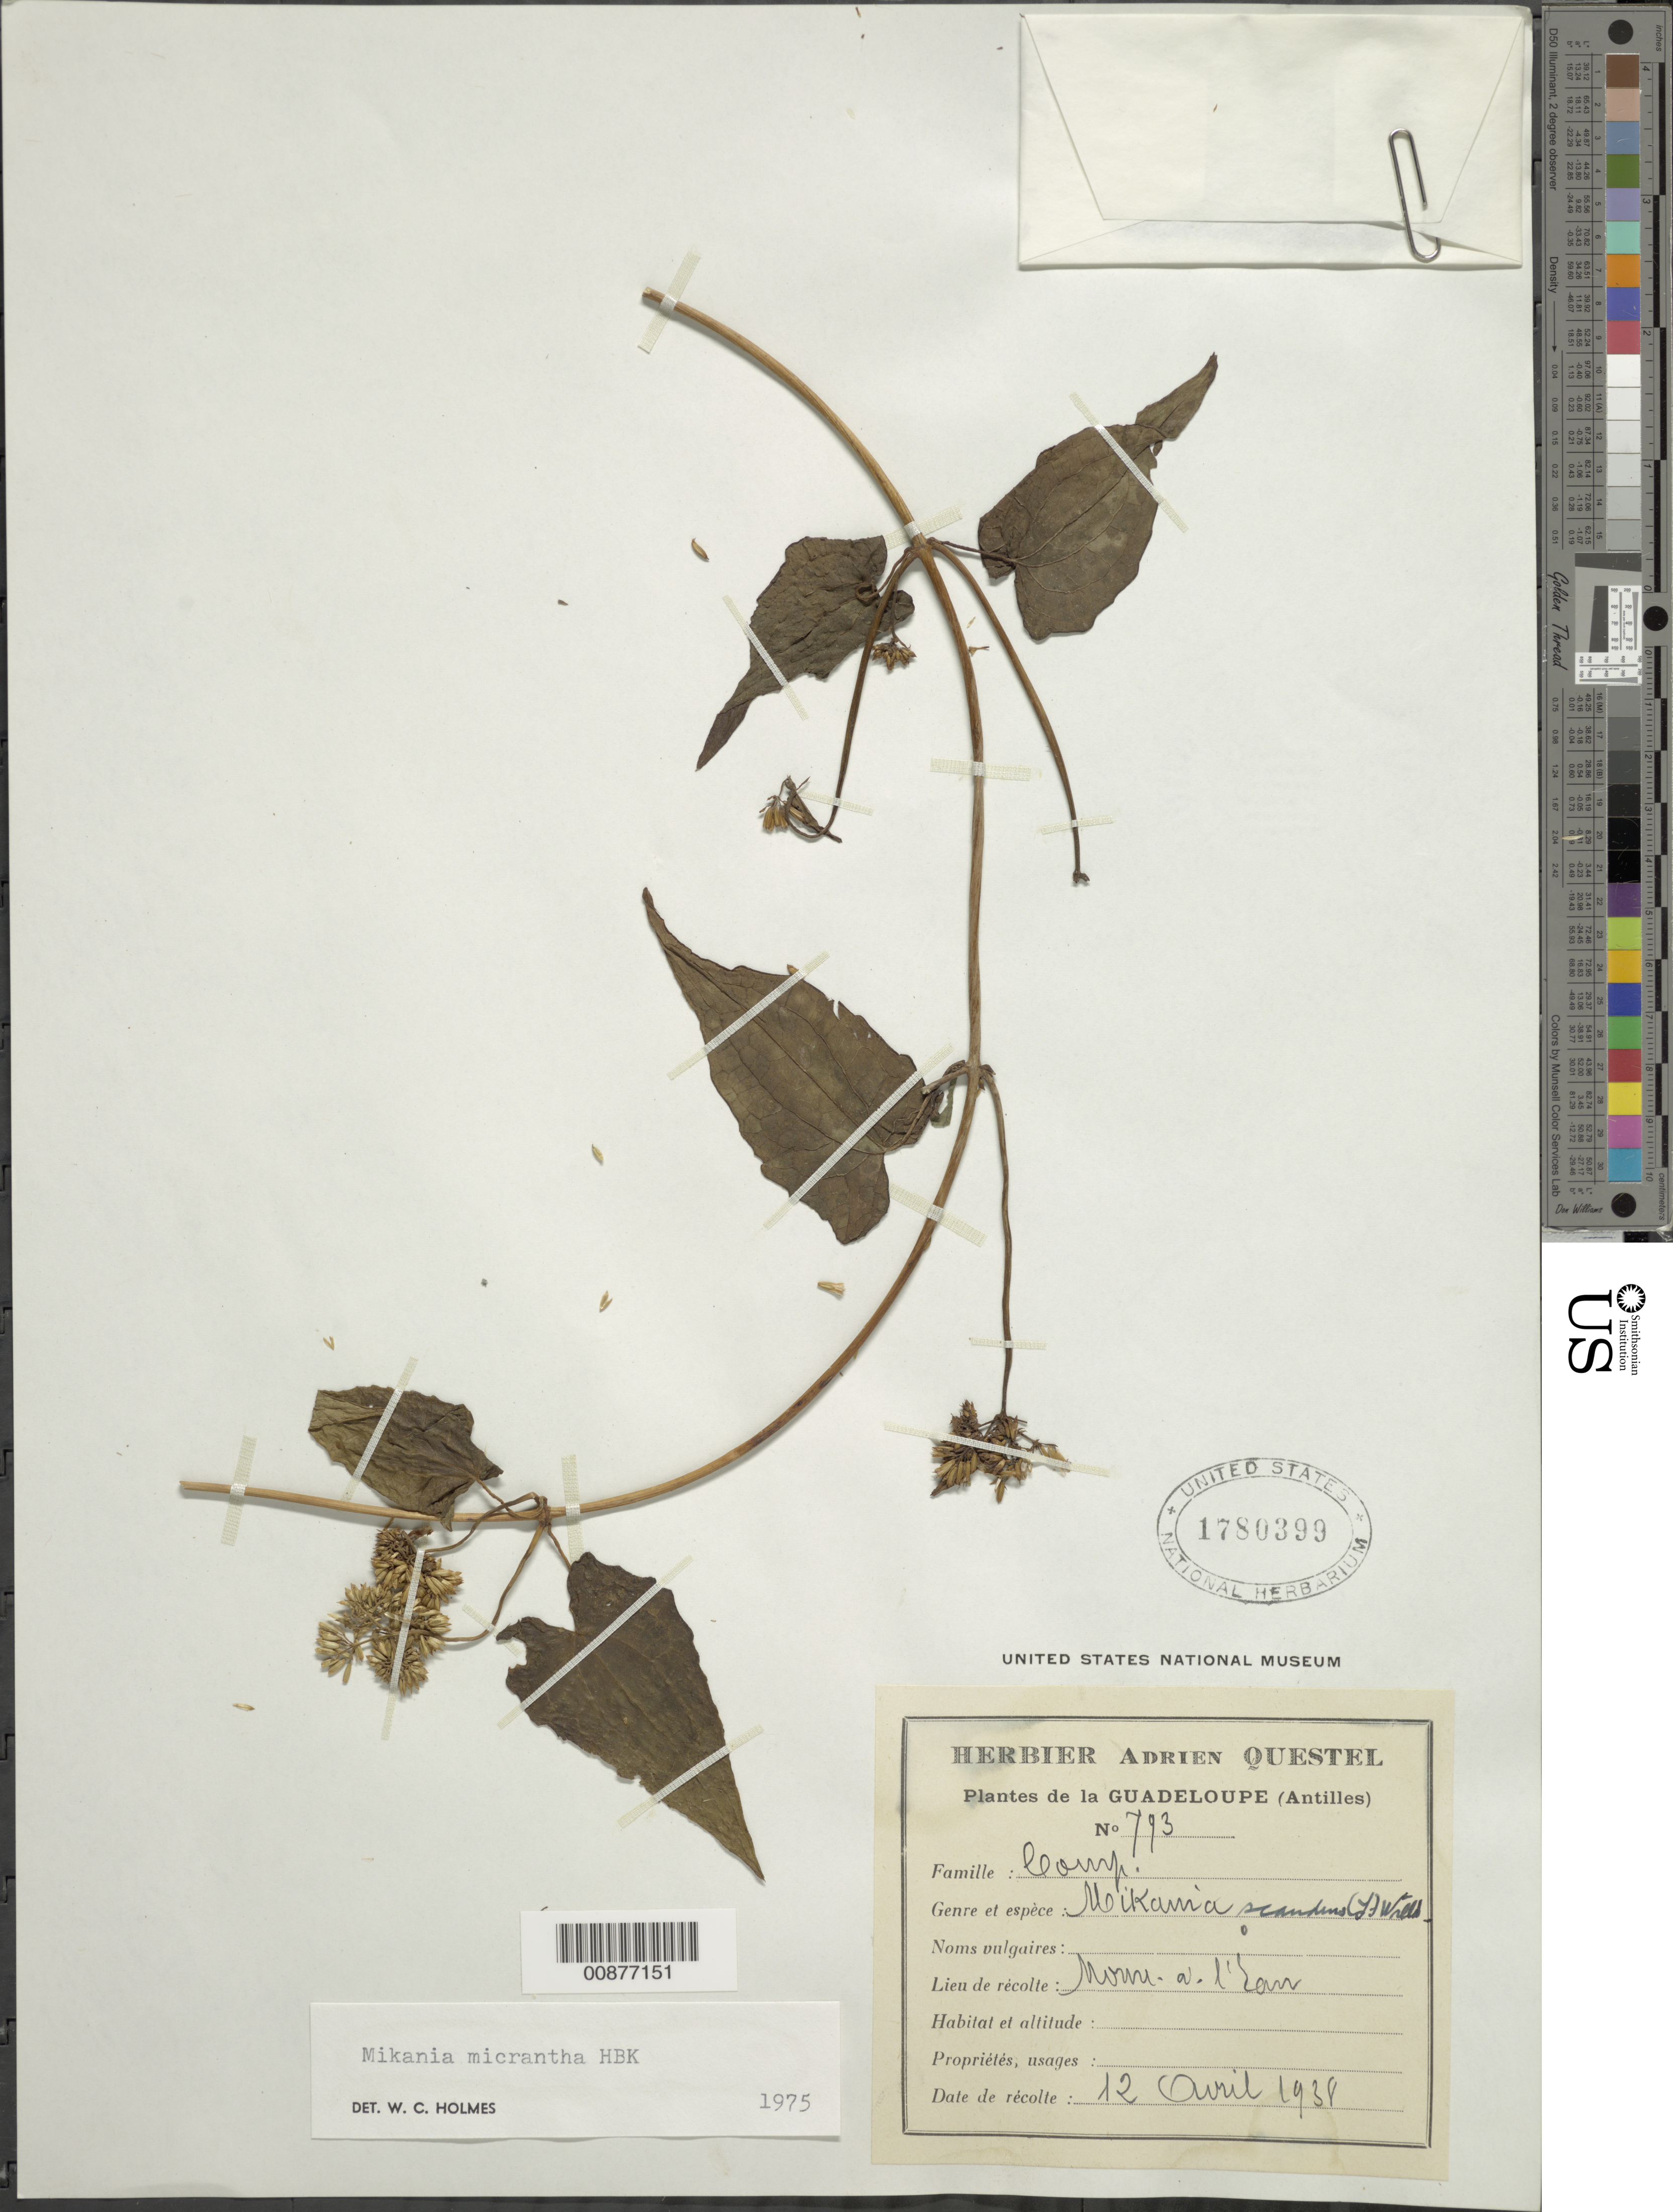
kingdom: Plantae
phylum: Tracheophyta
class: Magnoliopsida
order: Asterales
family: Asteraceae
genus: Mikania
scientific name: Mikania micrantha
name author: Kunth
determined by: Holmes, Walter C., (BAYLU), Baylor University (UNITED STATES)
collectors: A. Questel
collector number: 793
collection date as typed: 12 Apr 1938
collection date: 1938-04-12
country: Guadeloupe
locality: Morne-a- (illeg.)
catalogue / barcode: US 1780399